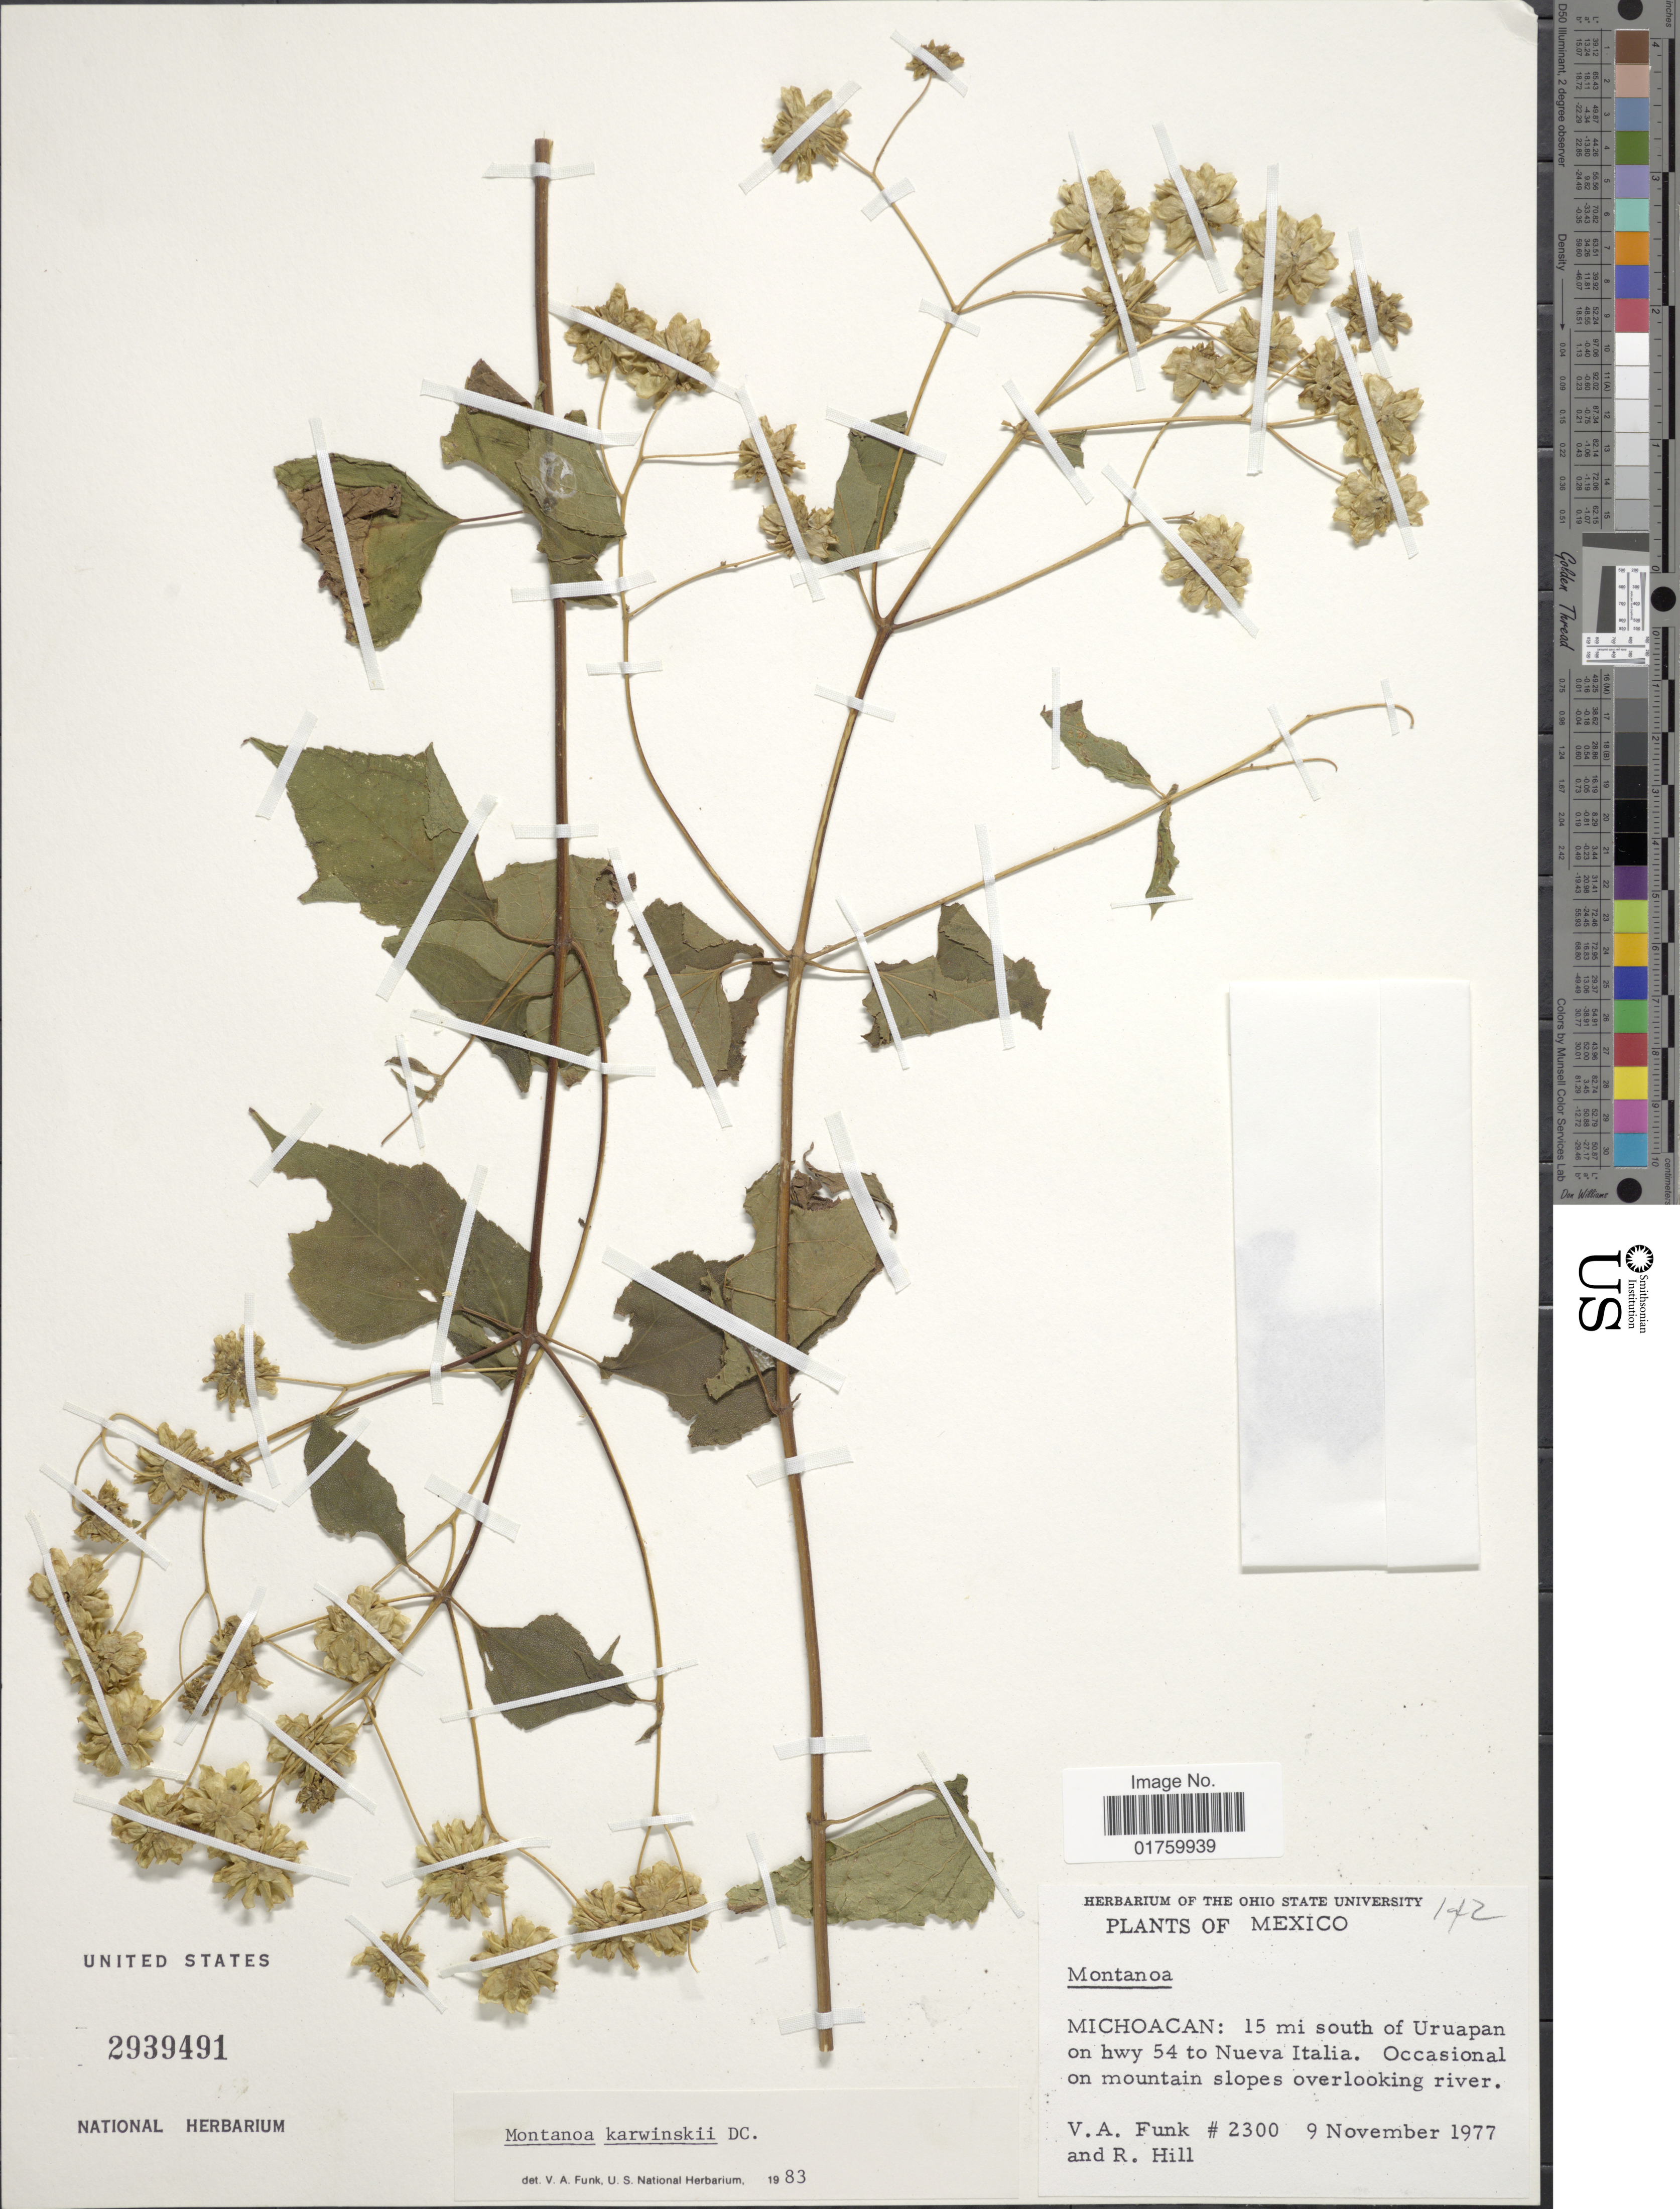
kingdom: Plantae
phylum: Tracheophyta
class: Magnoliopsida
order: Asterales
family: Asteraceae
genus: Montanoa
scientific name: Montanoa karwinskii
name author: DC.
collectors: V. Funk & R. Hill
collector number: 2300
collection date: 1977-11-09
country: Mexico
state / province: Michoacán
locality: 15 mi south of Uruapan on hwy 54 to Nueva Italia, occasional on mountainslopes overlooking river.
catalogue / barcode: US 2939491